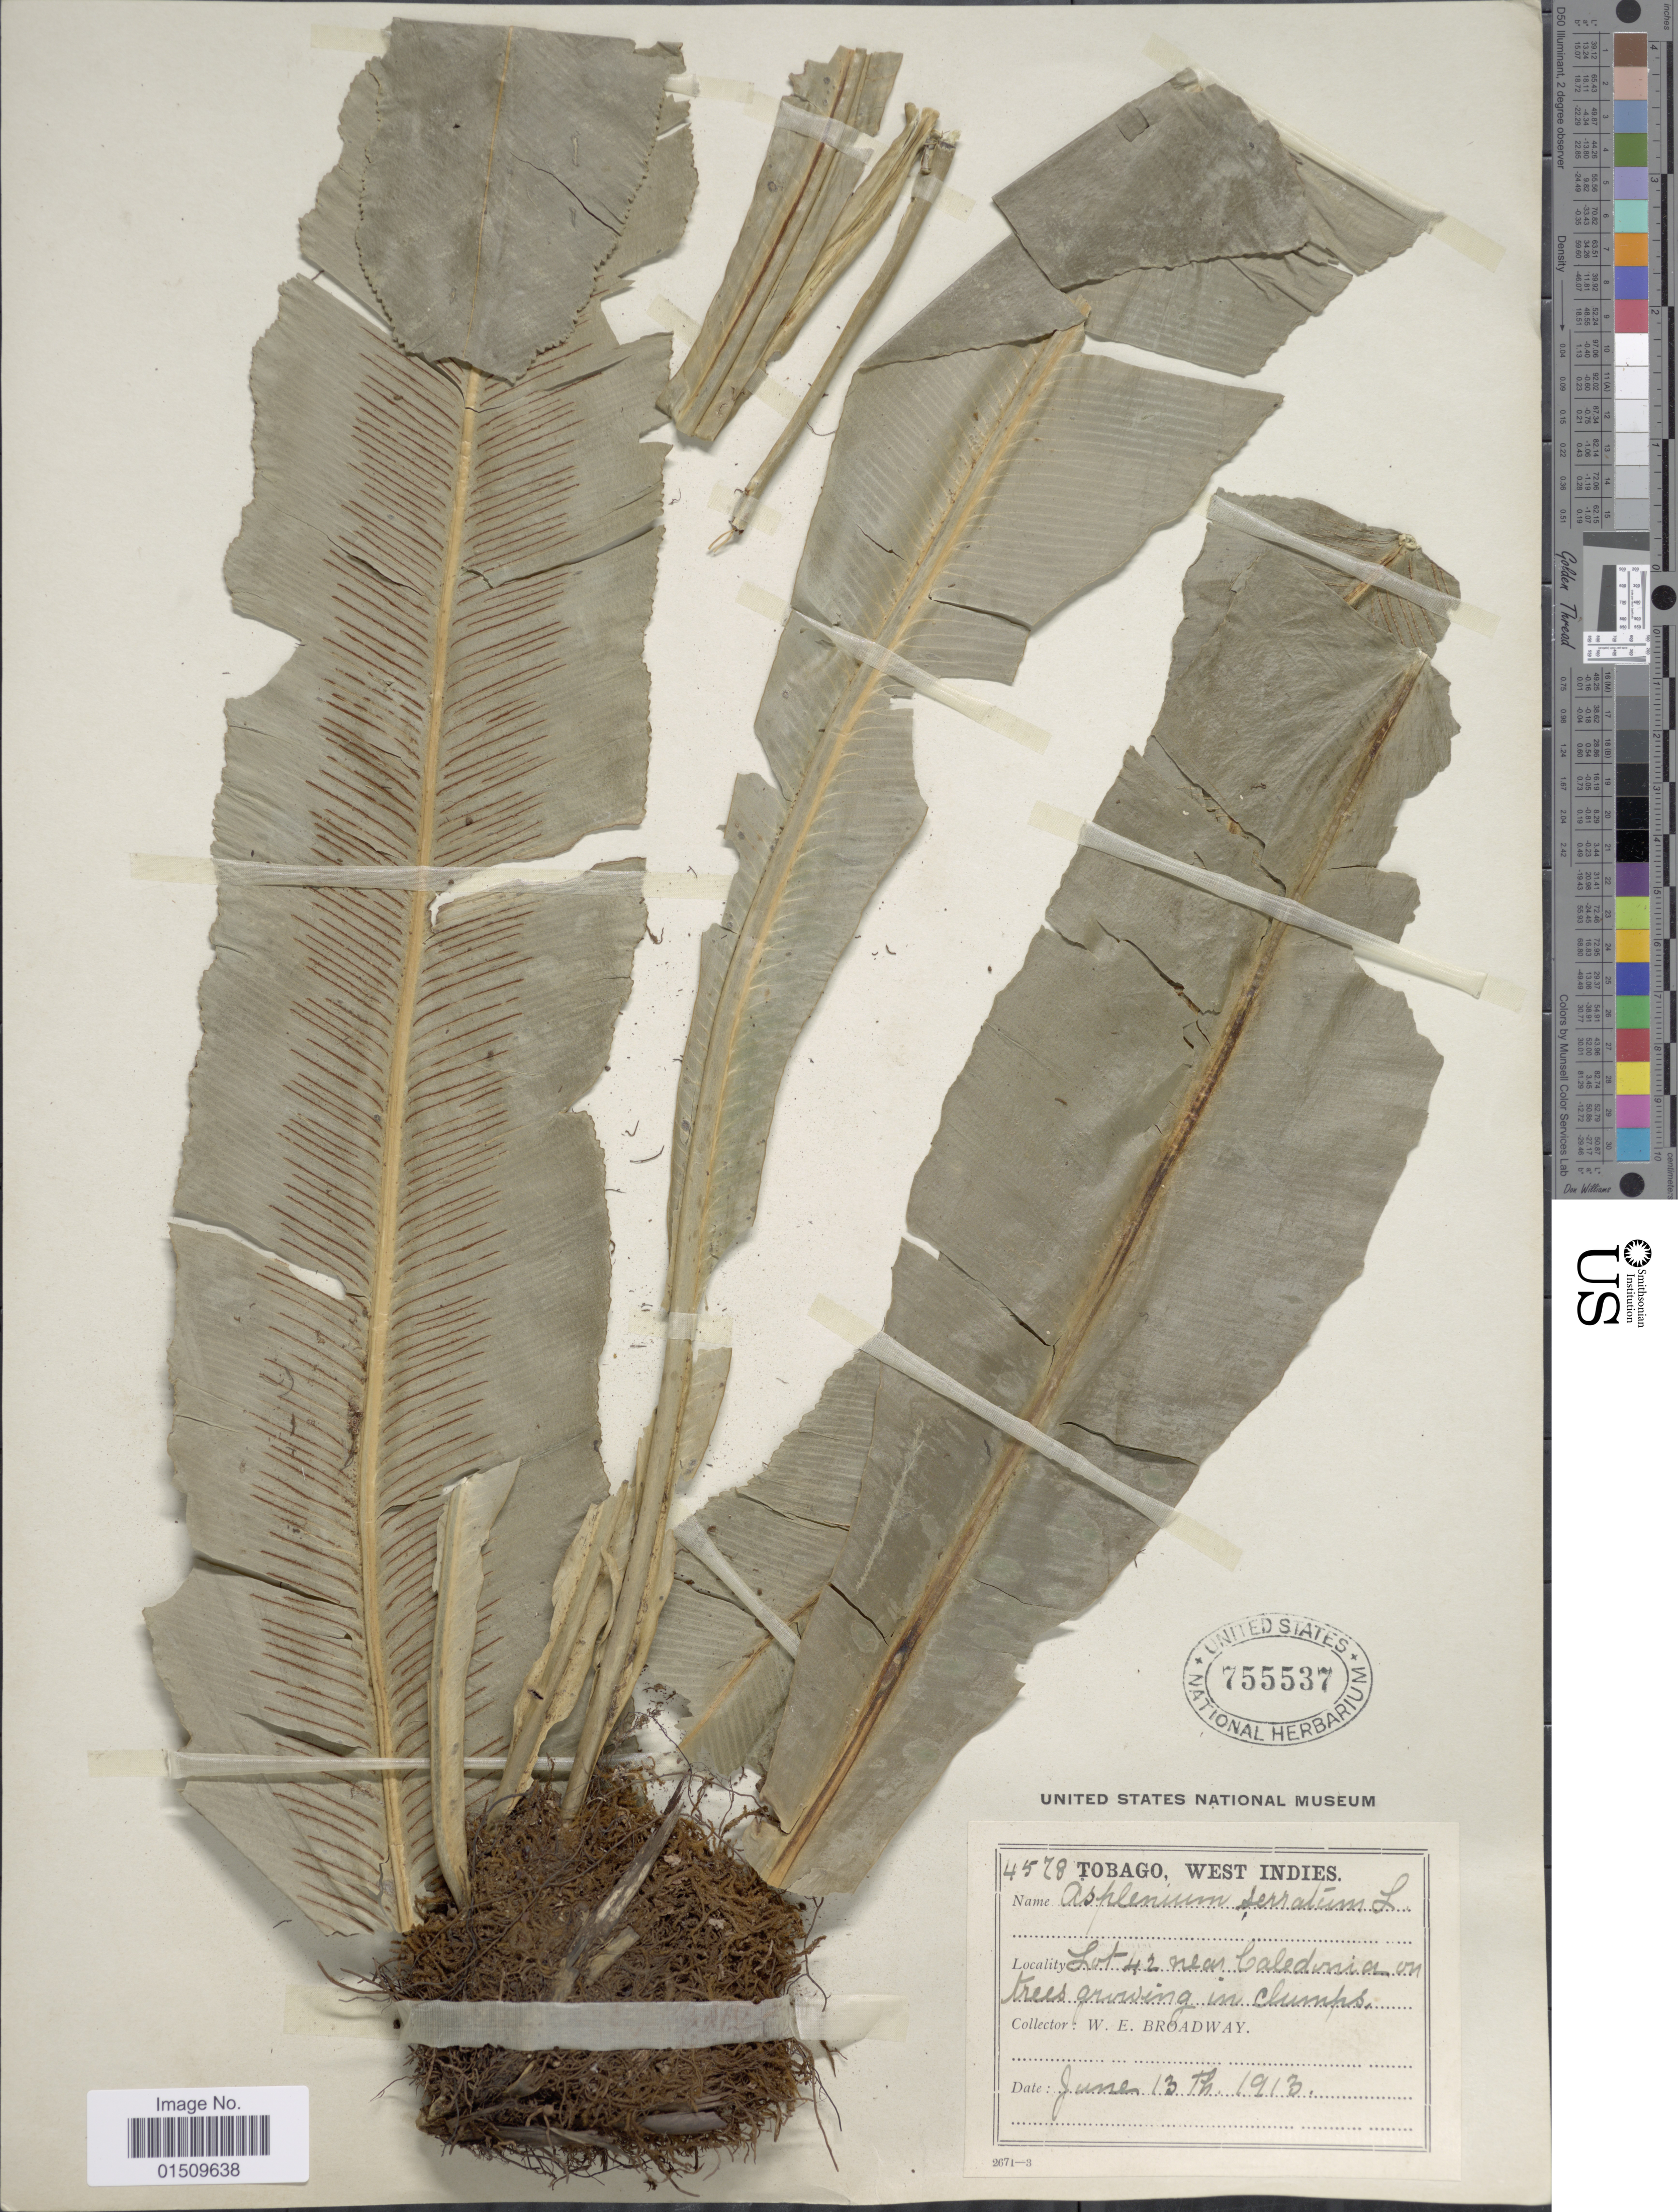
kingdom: Plantae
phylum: Tracheophyta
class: Polypodiopsida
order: Polypodiales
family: Aspleniaceae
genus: Asplenium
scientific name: Asplenium serratum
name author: L.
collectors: W. E. Broadway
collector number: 4578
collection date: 1913-06-13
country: Trinidad and Tobago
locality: Tobago, West Indies, Lot 42 near Caledonia.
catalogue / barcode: US 755537